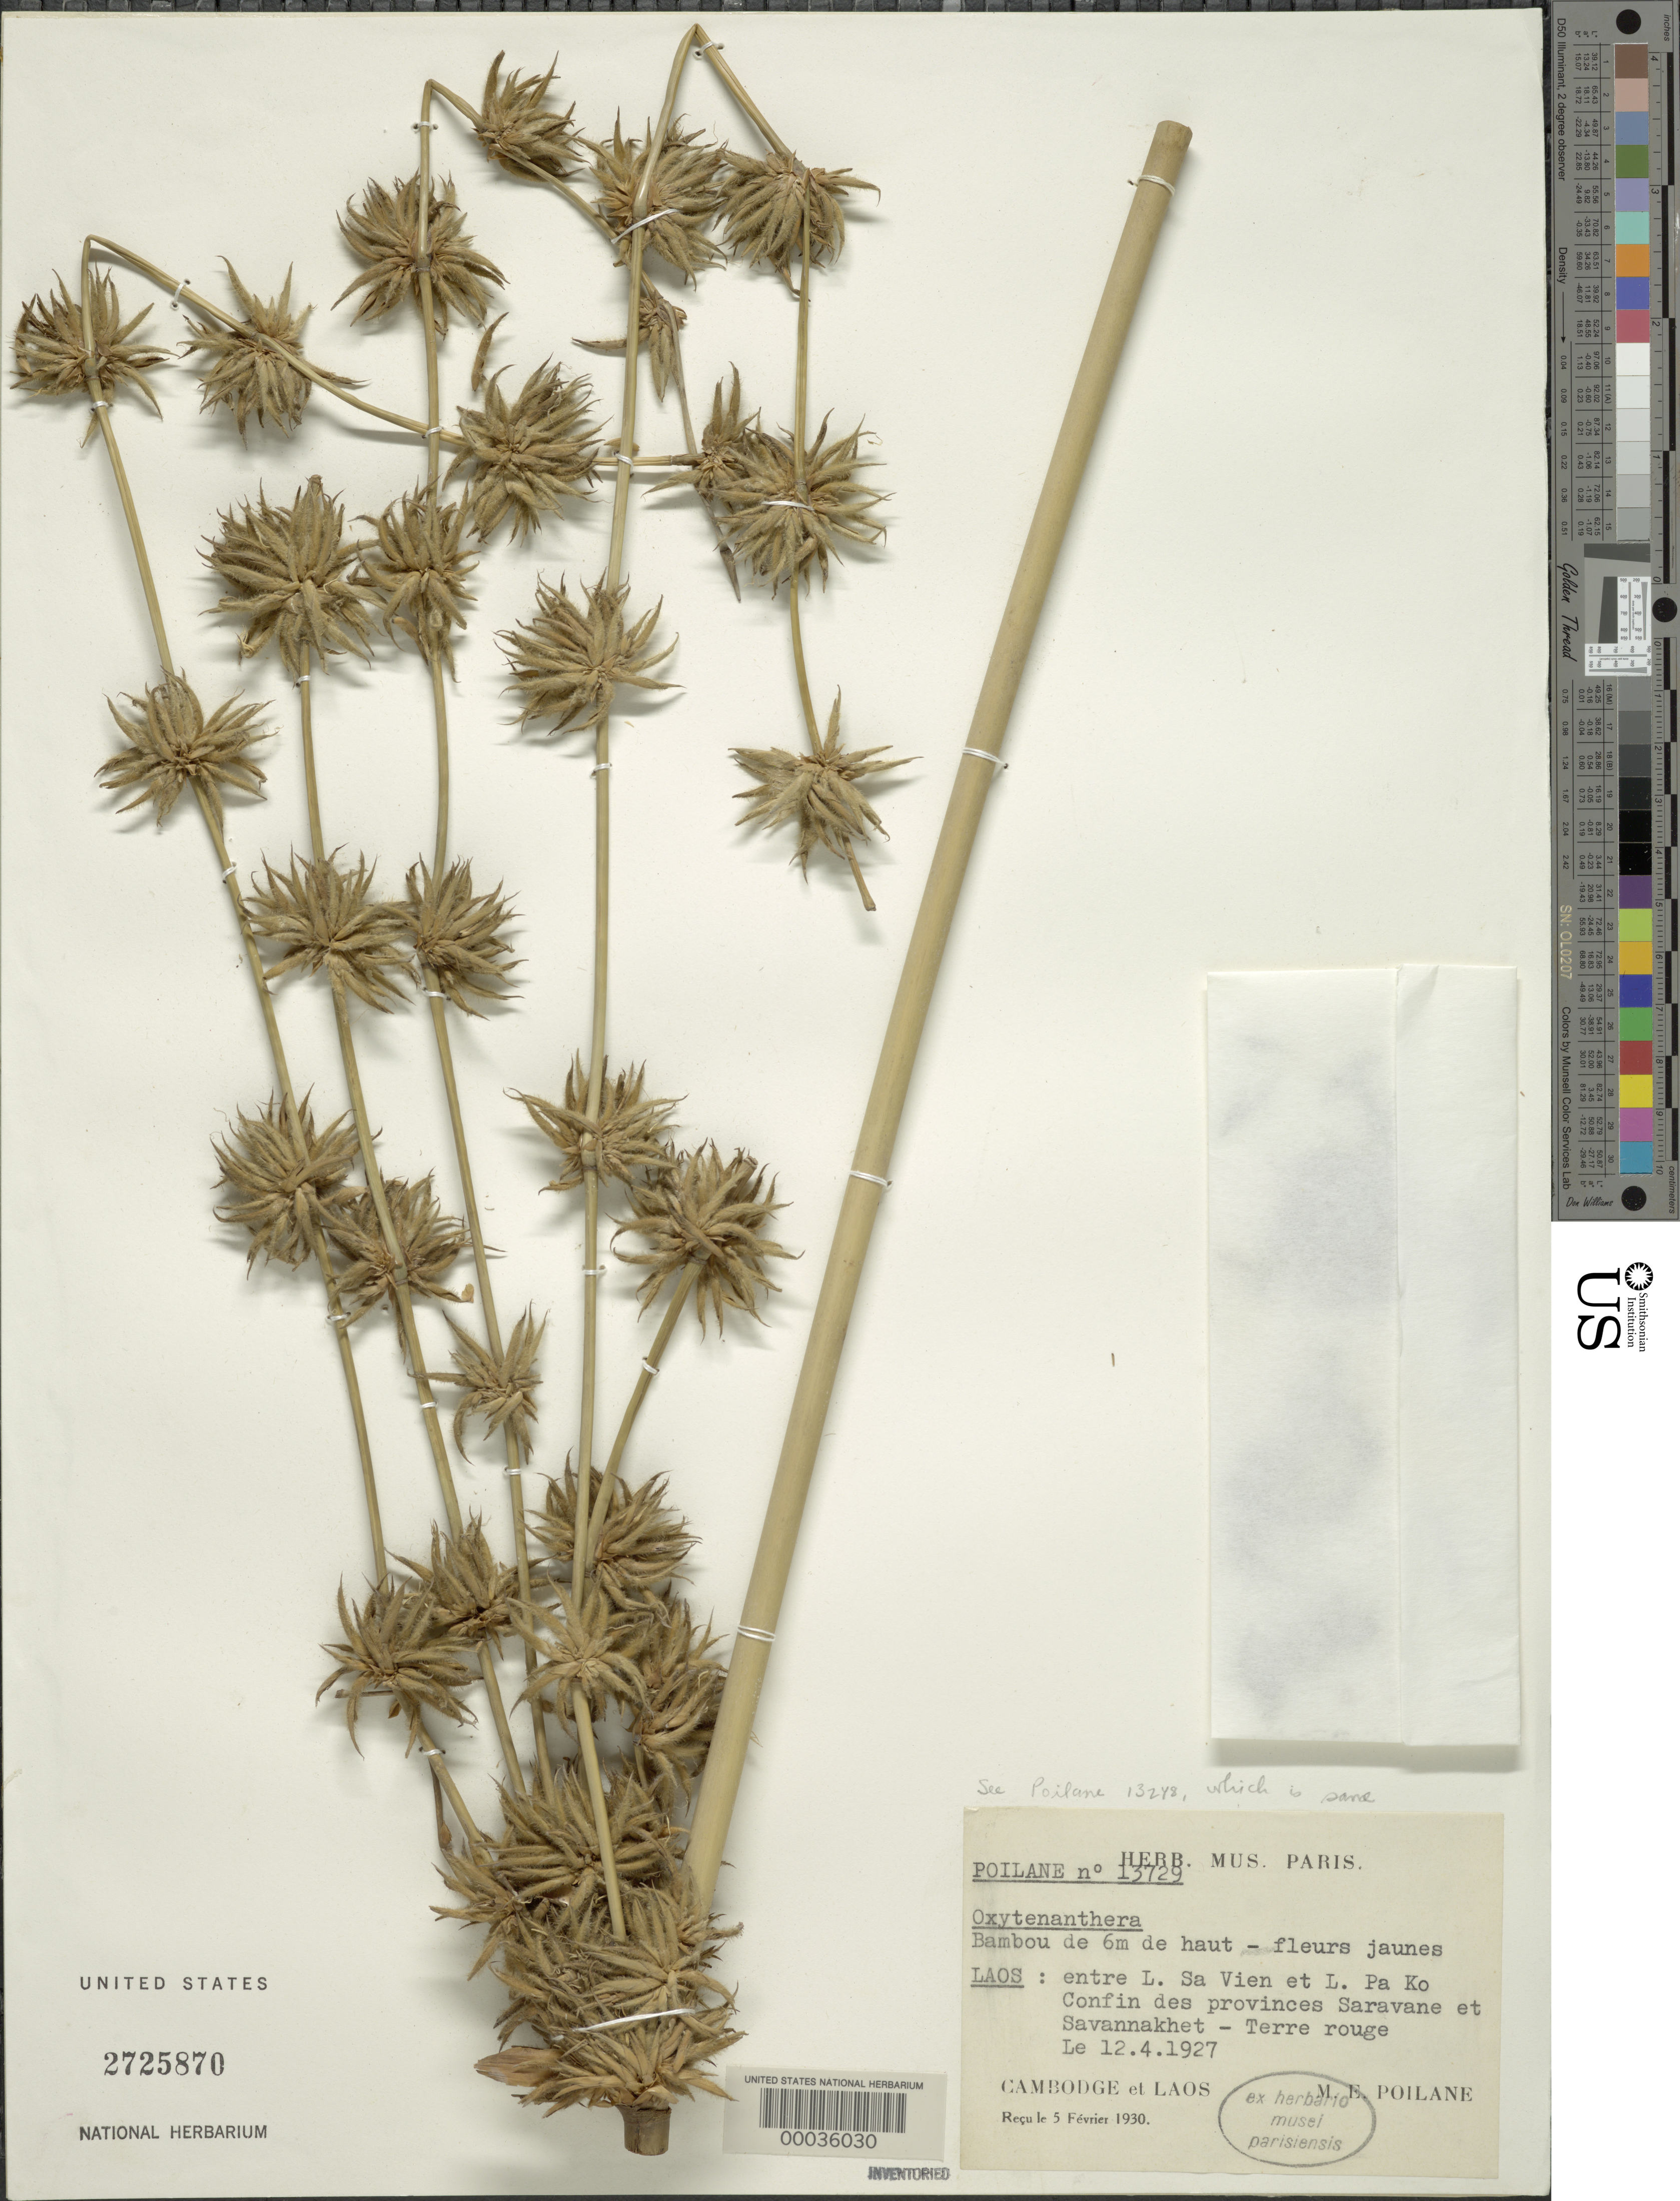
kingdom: Plantae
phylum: Tracheophyta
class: Liliopsida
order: Poales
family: Poaceae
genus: Dendrocalamus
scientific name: Dendrocalamus sp.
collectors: M. Poilane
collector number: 13729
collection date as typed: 12 Apr 1927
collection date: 1927-04-12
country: Laos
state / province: Saravan / Savannakhét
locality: Between l. sa vien and l. pa ko, Saravane / savannakhet Province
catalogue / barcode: US 2725870